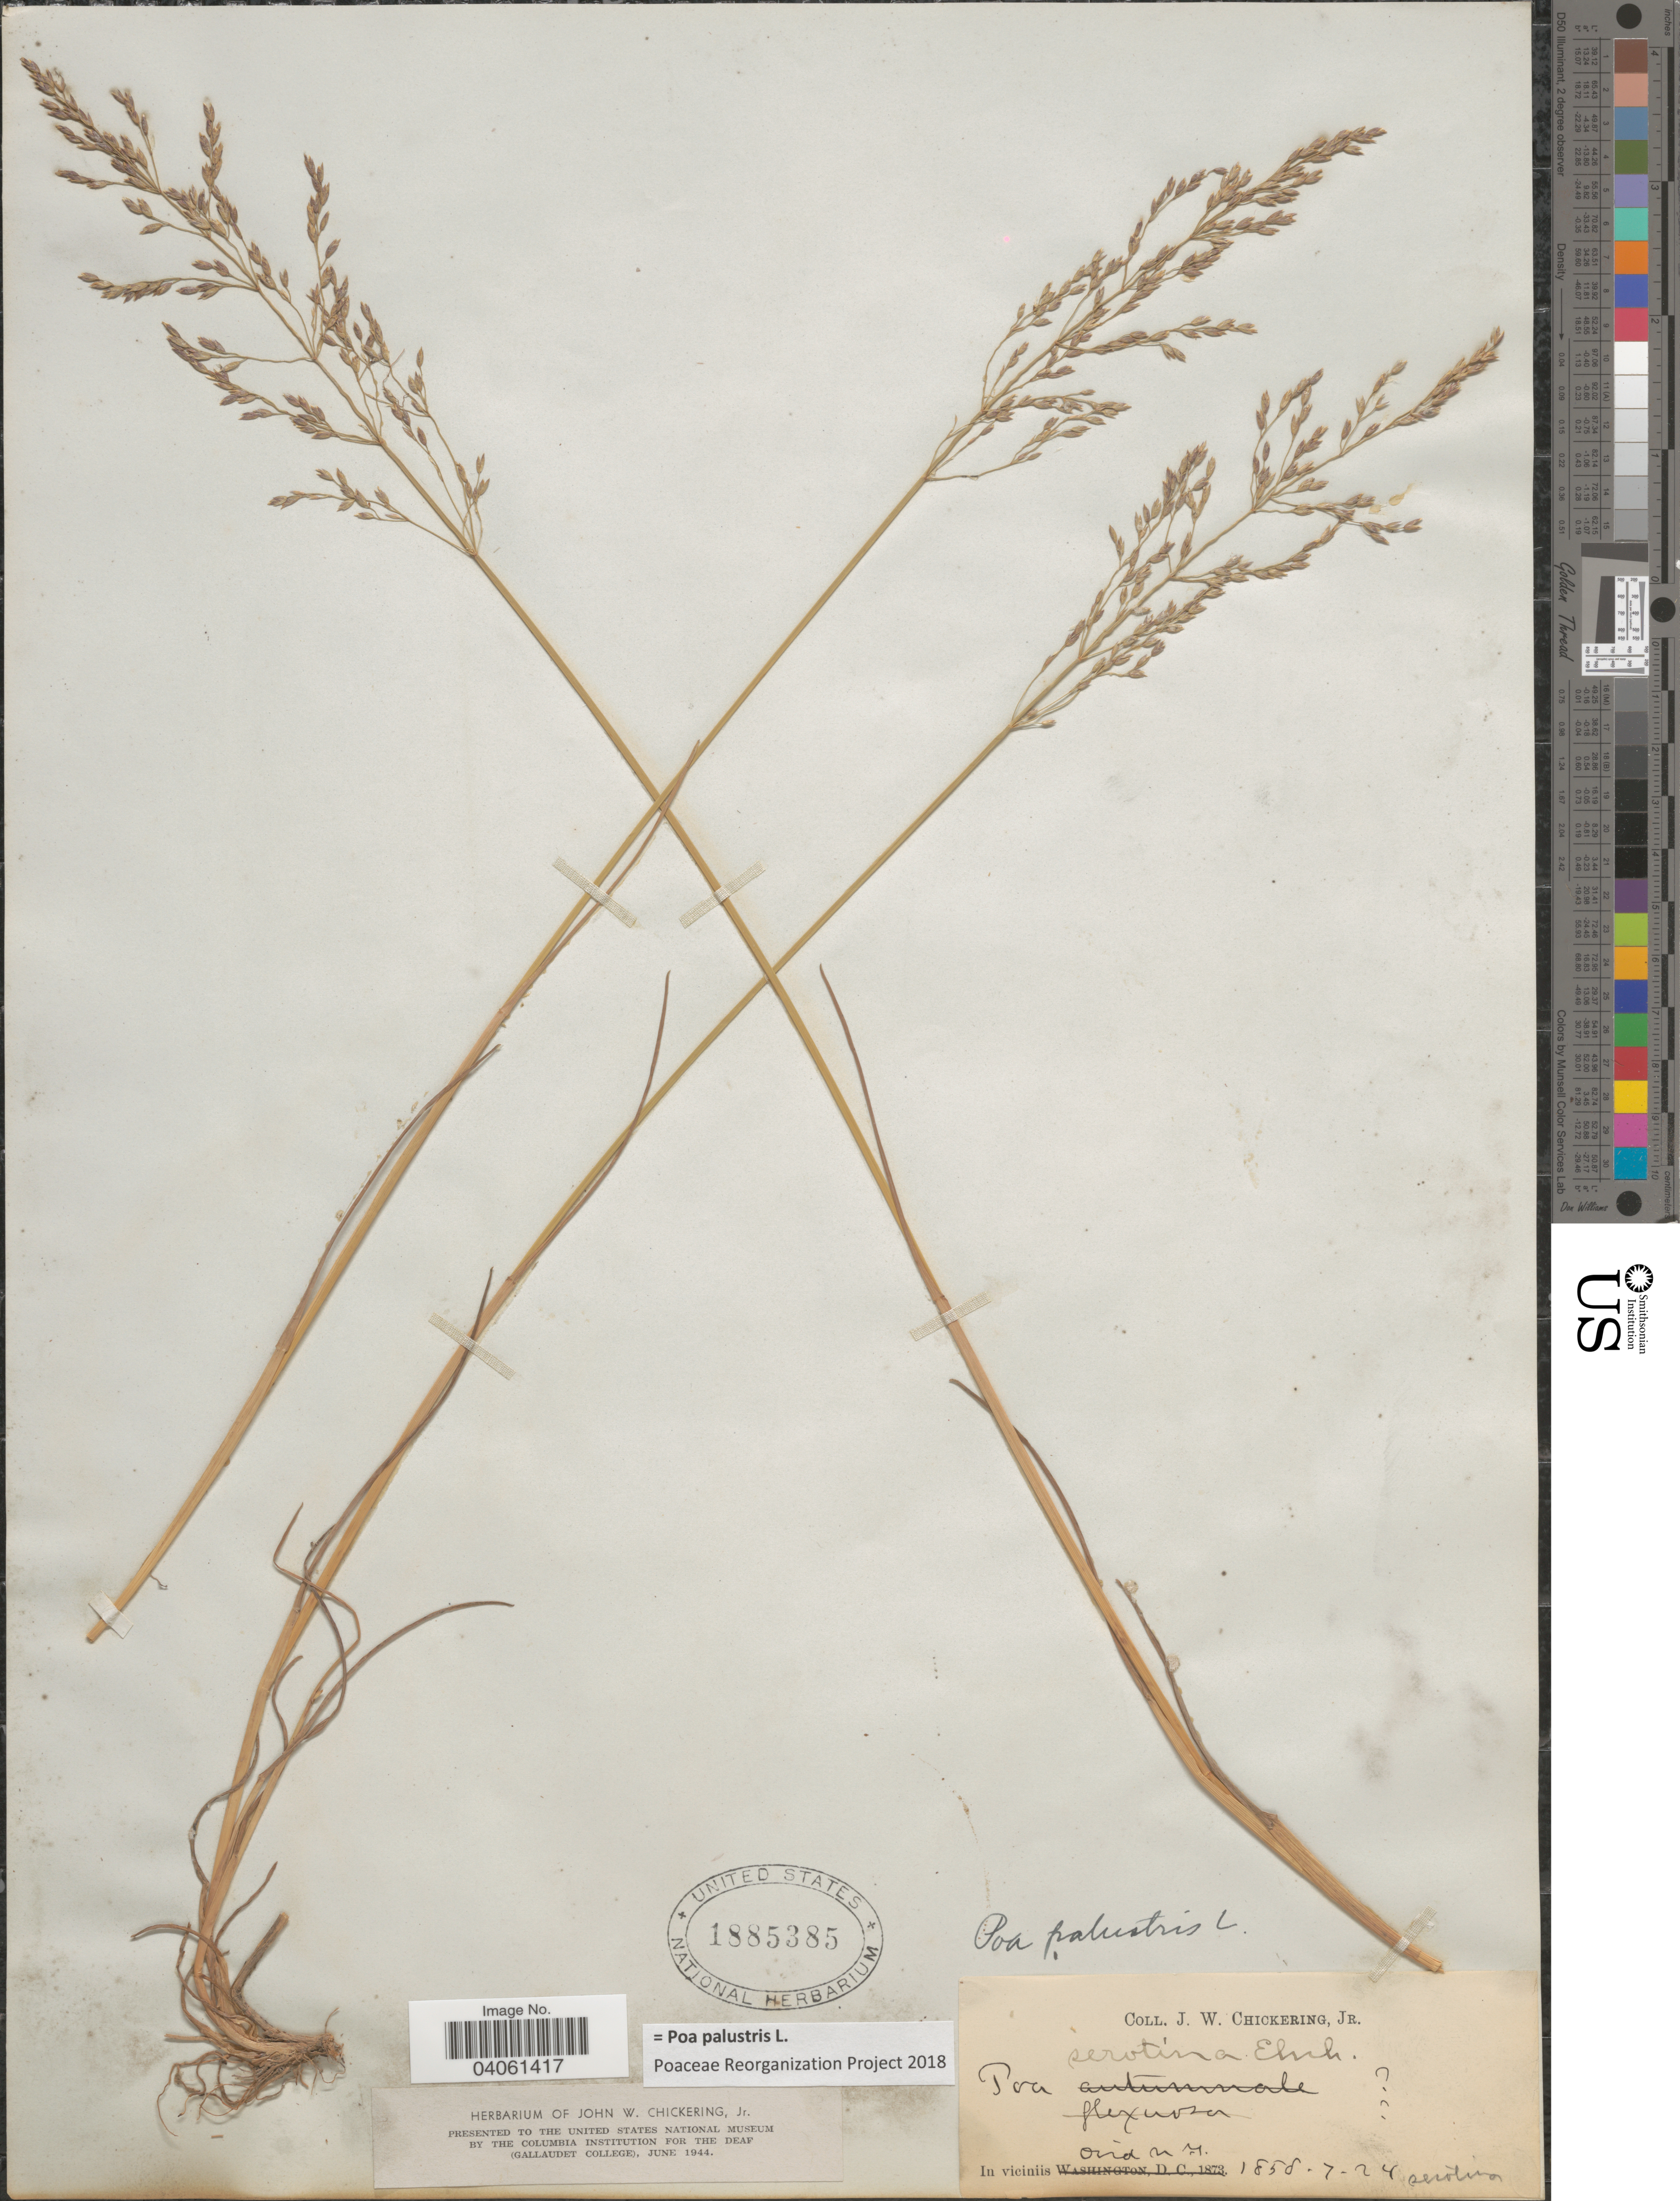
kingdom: Plantae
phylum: Tracheophyta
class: Liliopsida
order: Poales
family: Poaceae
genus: Poa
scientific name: Poa palustris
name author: L.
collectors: J. W. Chickering Jr.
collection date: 1858-07-24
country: United States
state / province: New York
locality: In viciniis Ovid.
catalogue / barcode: US 1885385